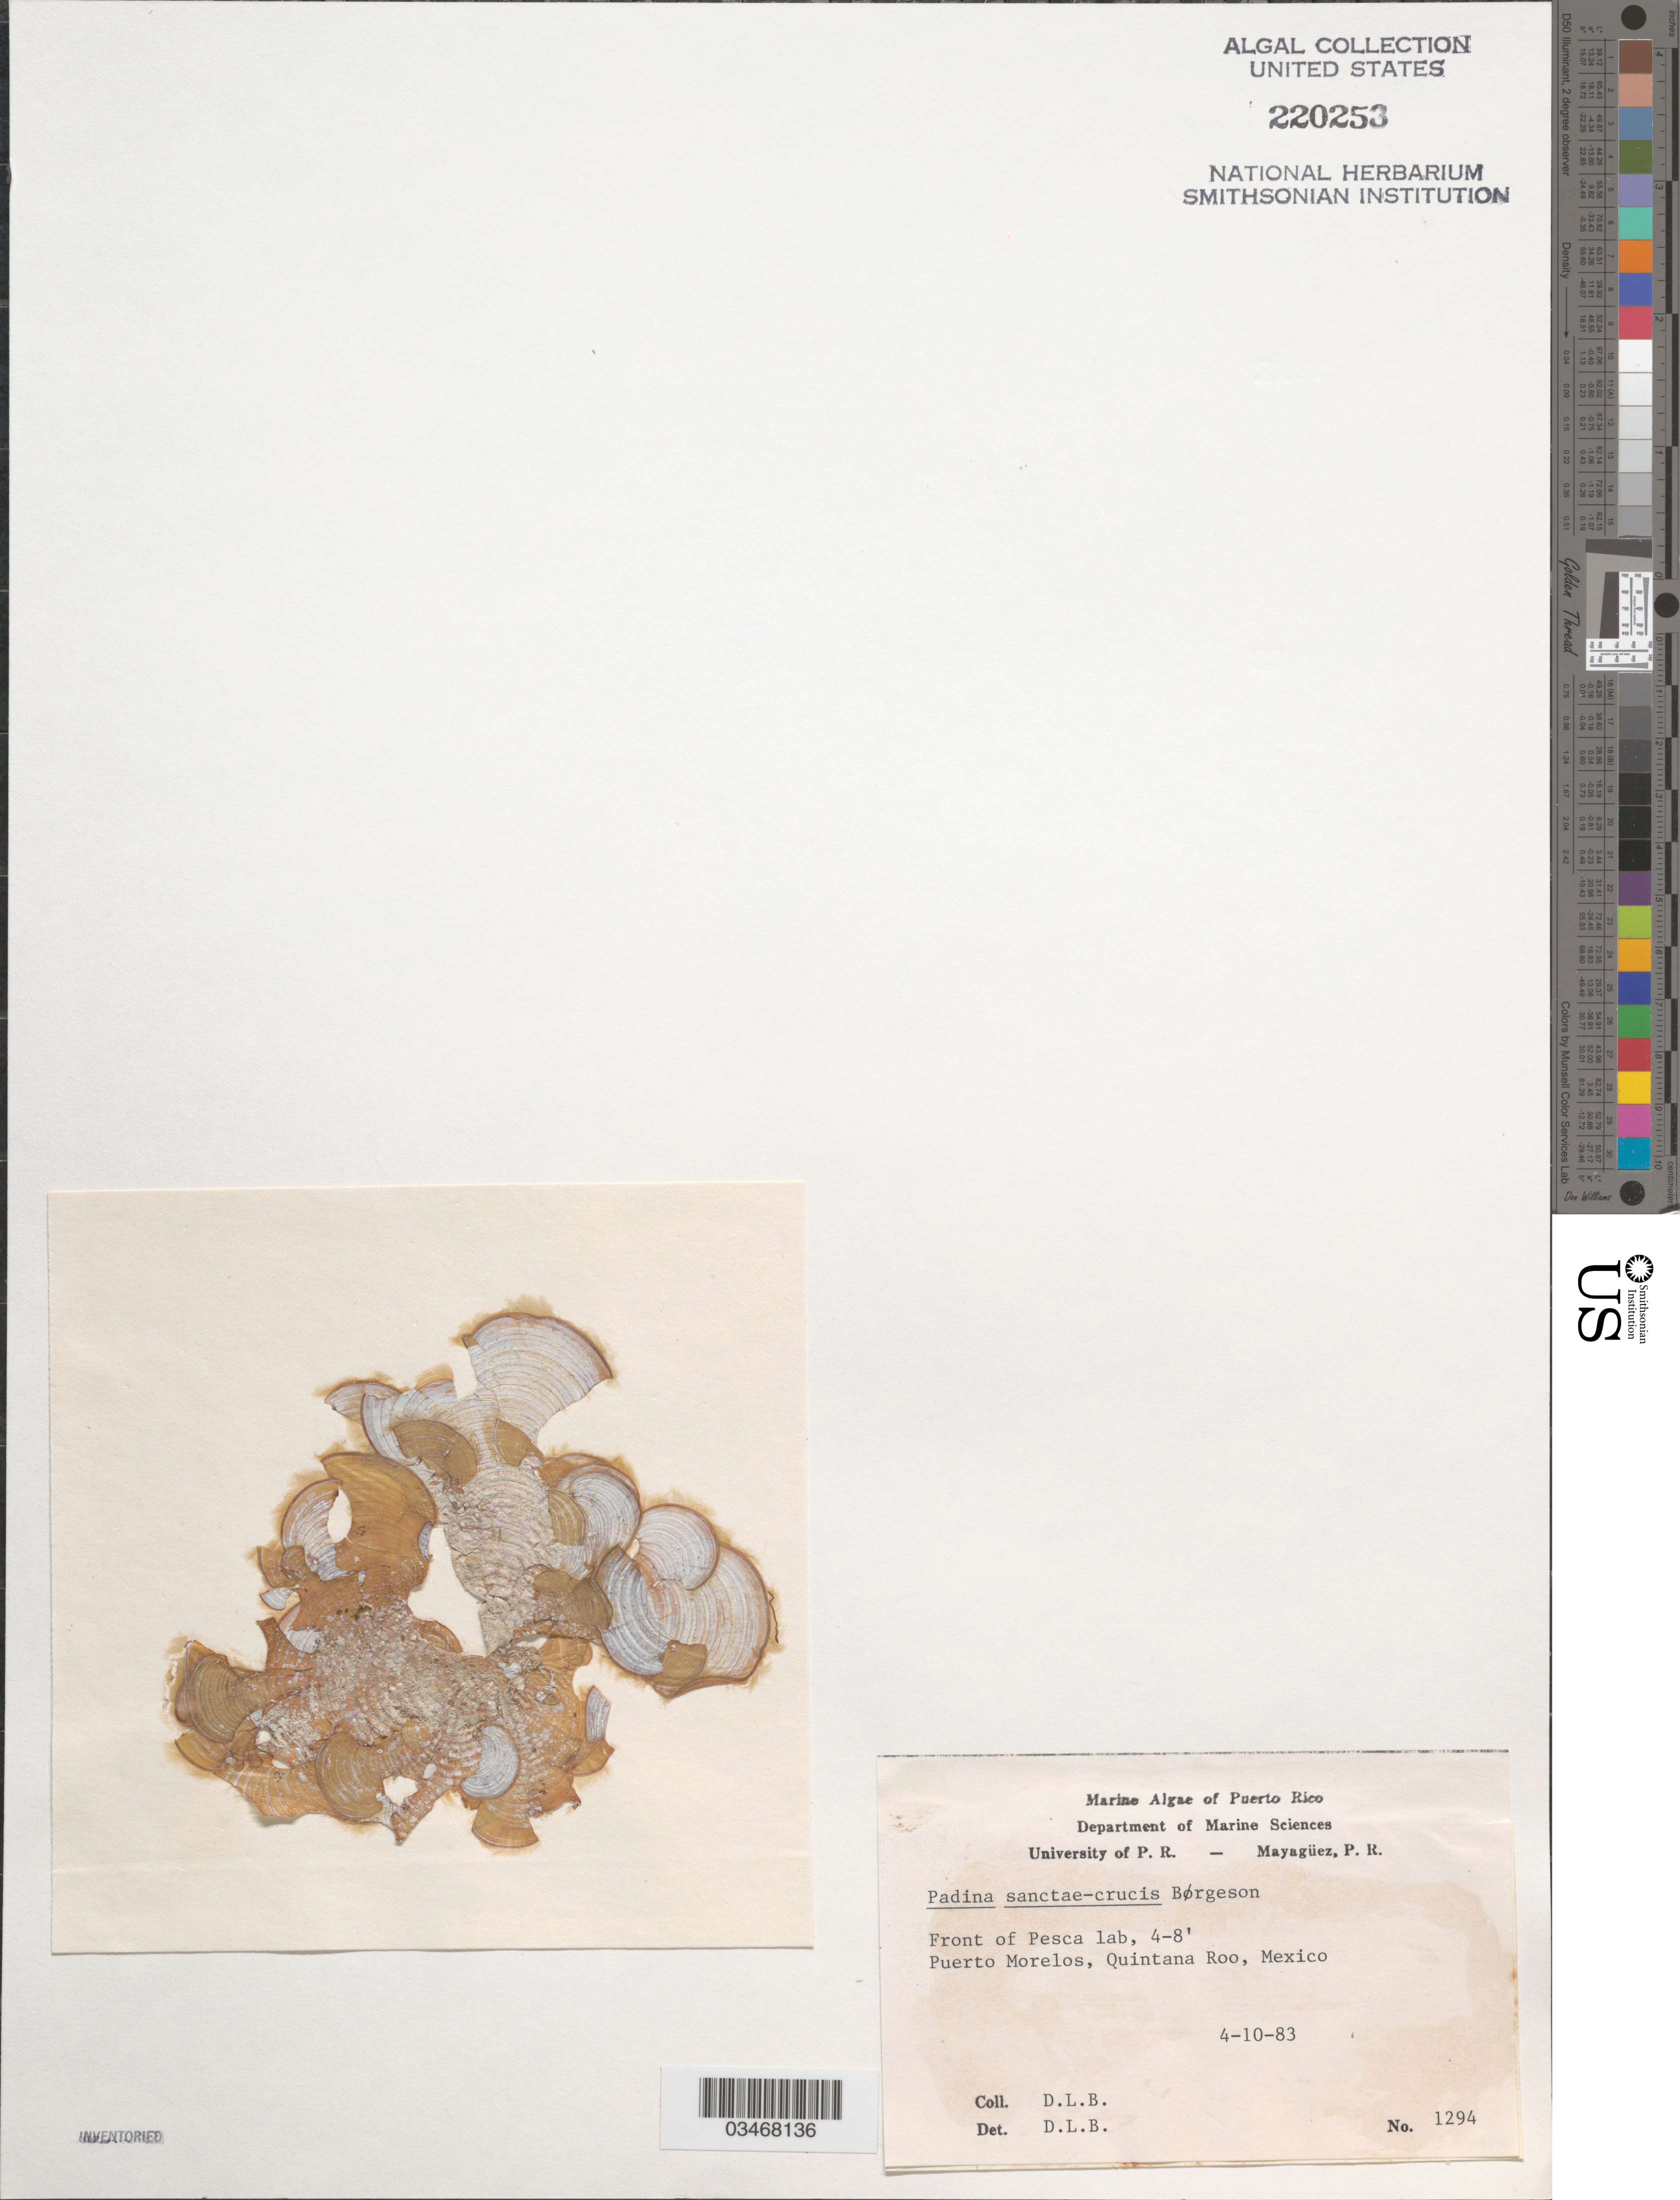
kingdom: Chromista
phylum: Ochrophyta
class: Phaeophyceae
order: Dictyotales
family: Dictyotaceae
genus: Padina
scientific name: Padina sanctae-crucis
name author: Børgesen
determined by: Ballantine, D. L.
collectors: D.L. Ballantine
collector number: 1294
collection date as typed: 10 Apr 1983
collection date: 1983-04-10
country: Mexico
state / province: Quintana Roo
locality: Puerto Morelos, front of Pesca Laboratory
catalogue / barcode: US 220253